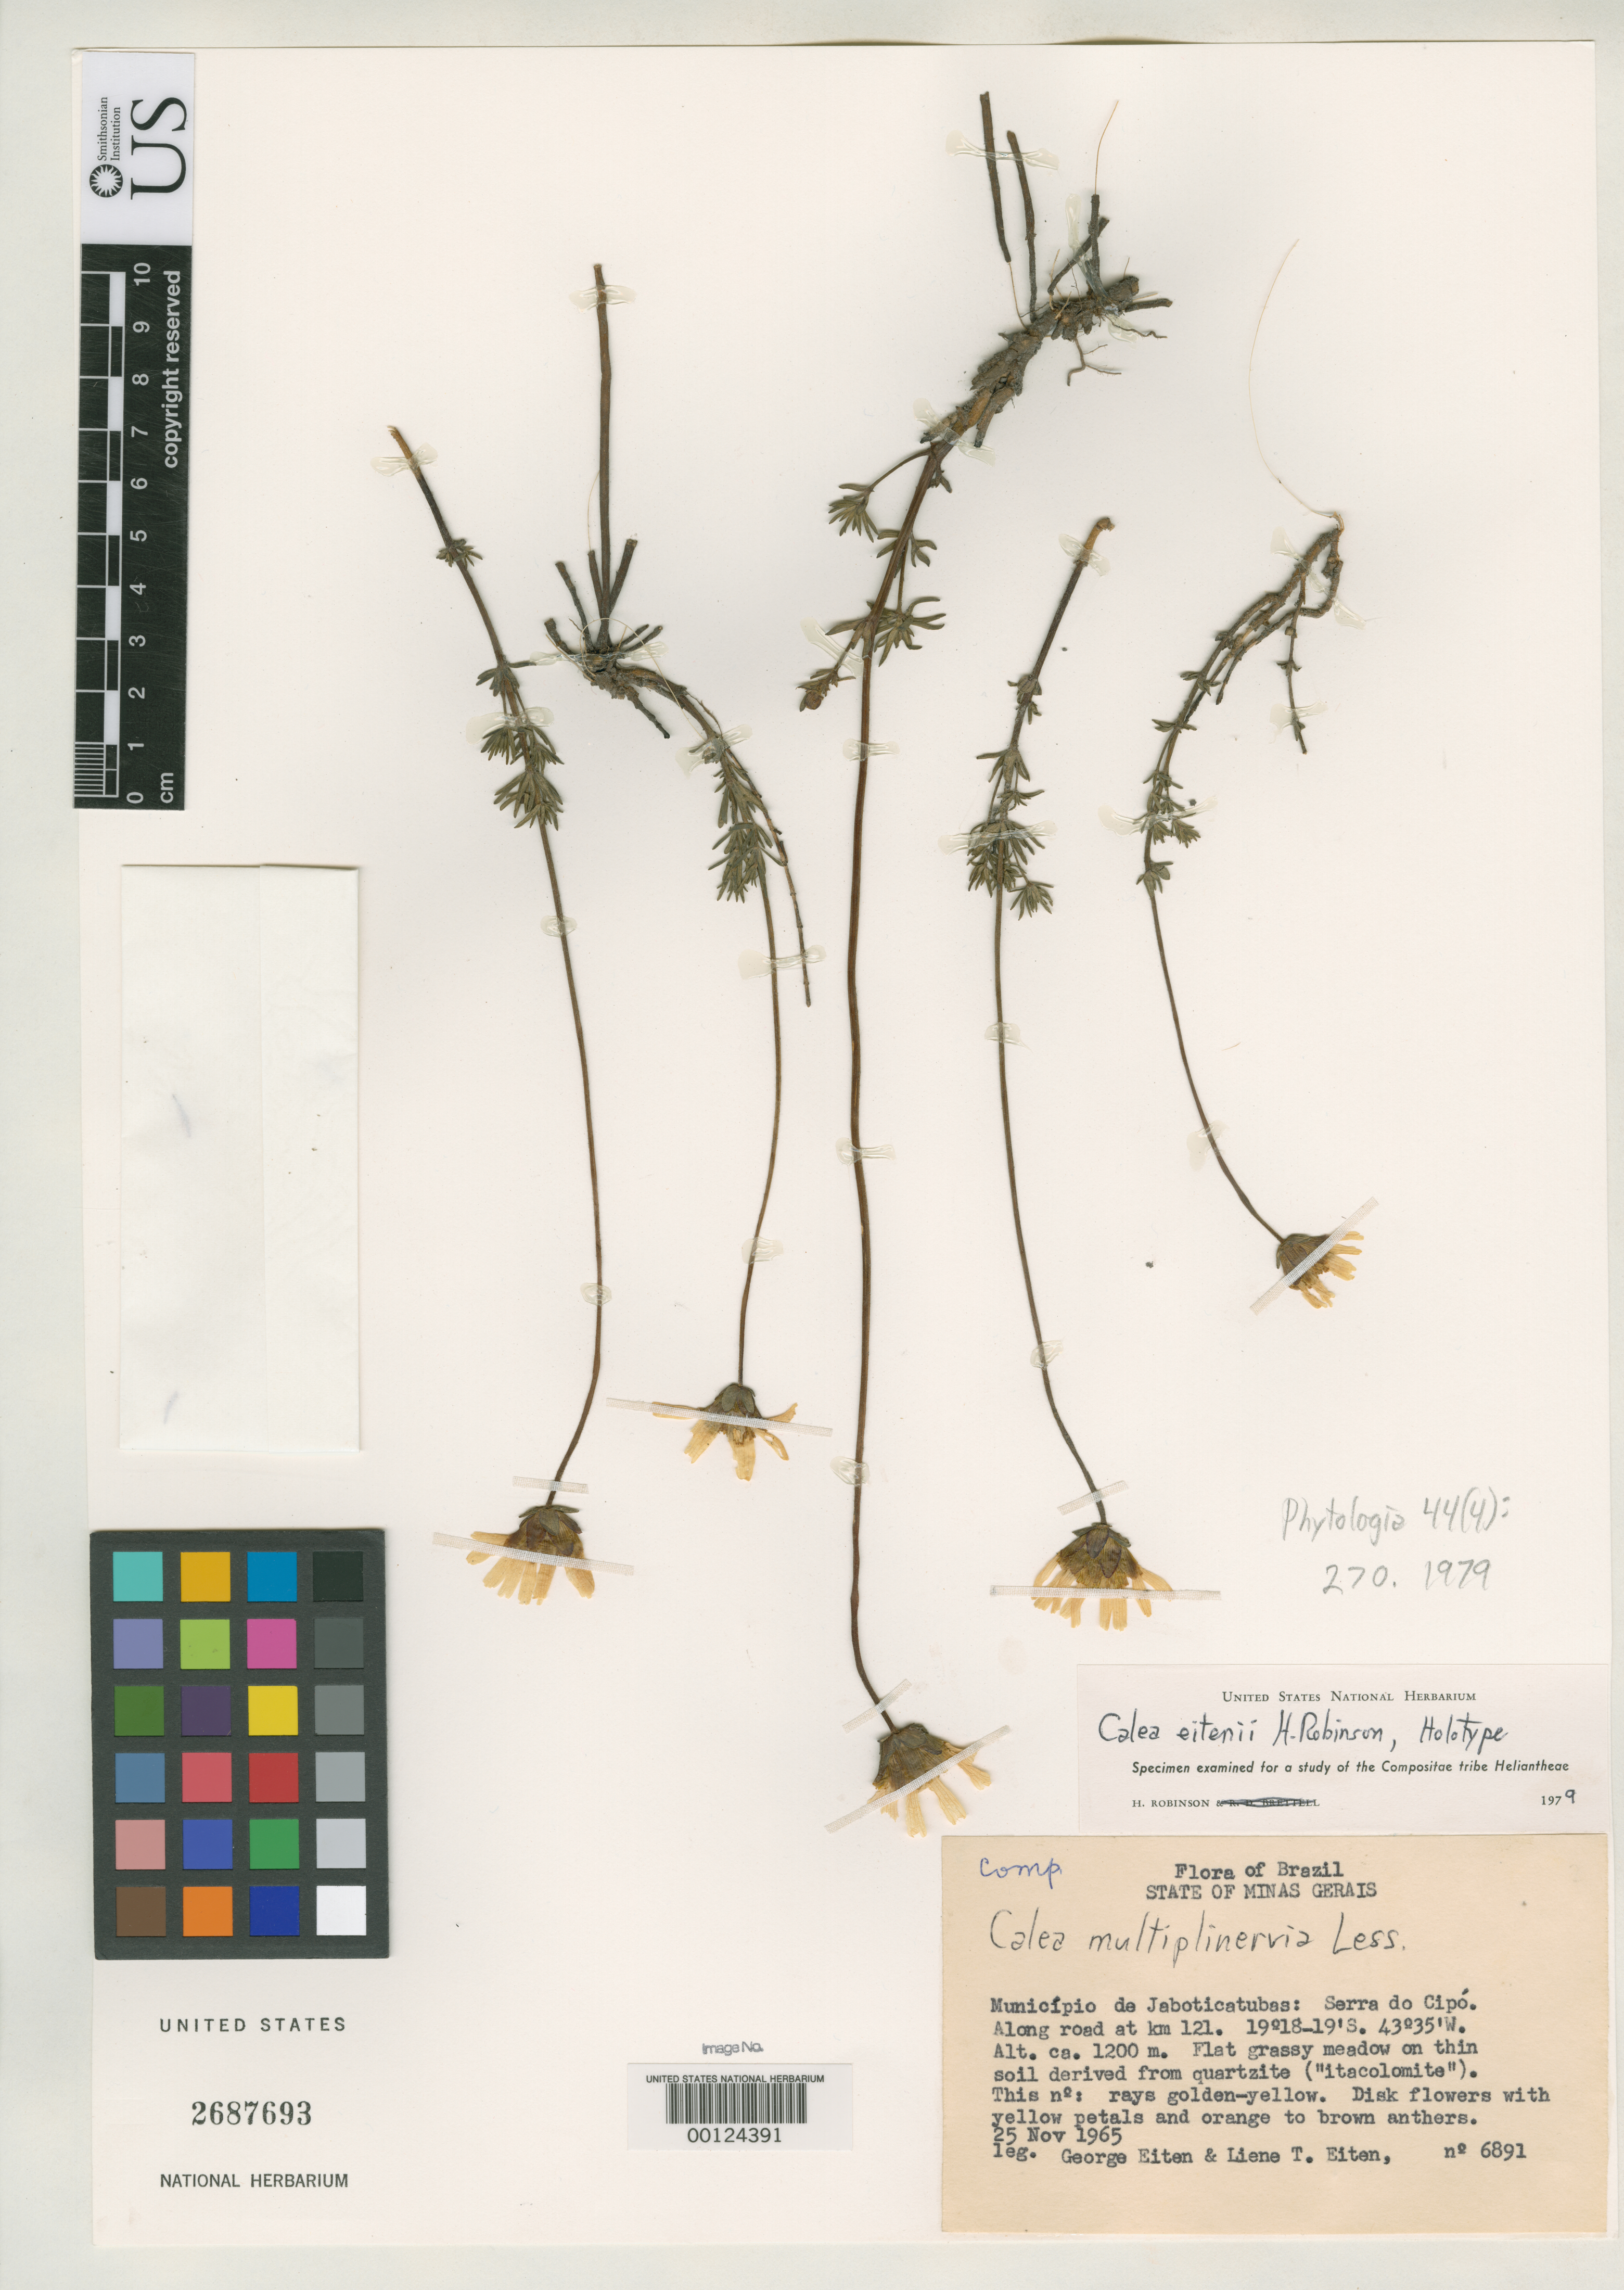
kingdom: Plantae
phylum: Tracheophyta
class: Magnoliopsida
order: Asterales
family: Asteraceae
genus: Calea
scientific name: Calea eitenii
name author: H. Rob.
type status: Holotype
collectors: G. Eiten & L. T. Eiten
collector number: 6891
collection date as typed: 25 Nov 1965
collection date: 1965-11-25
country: Brazil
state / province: Minas Gerais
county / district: Jaboticatubas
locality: Serra do Cipo.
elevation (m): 1200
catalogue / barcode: US 2687693